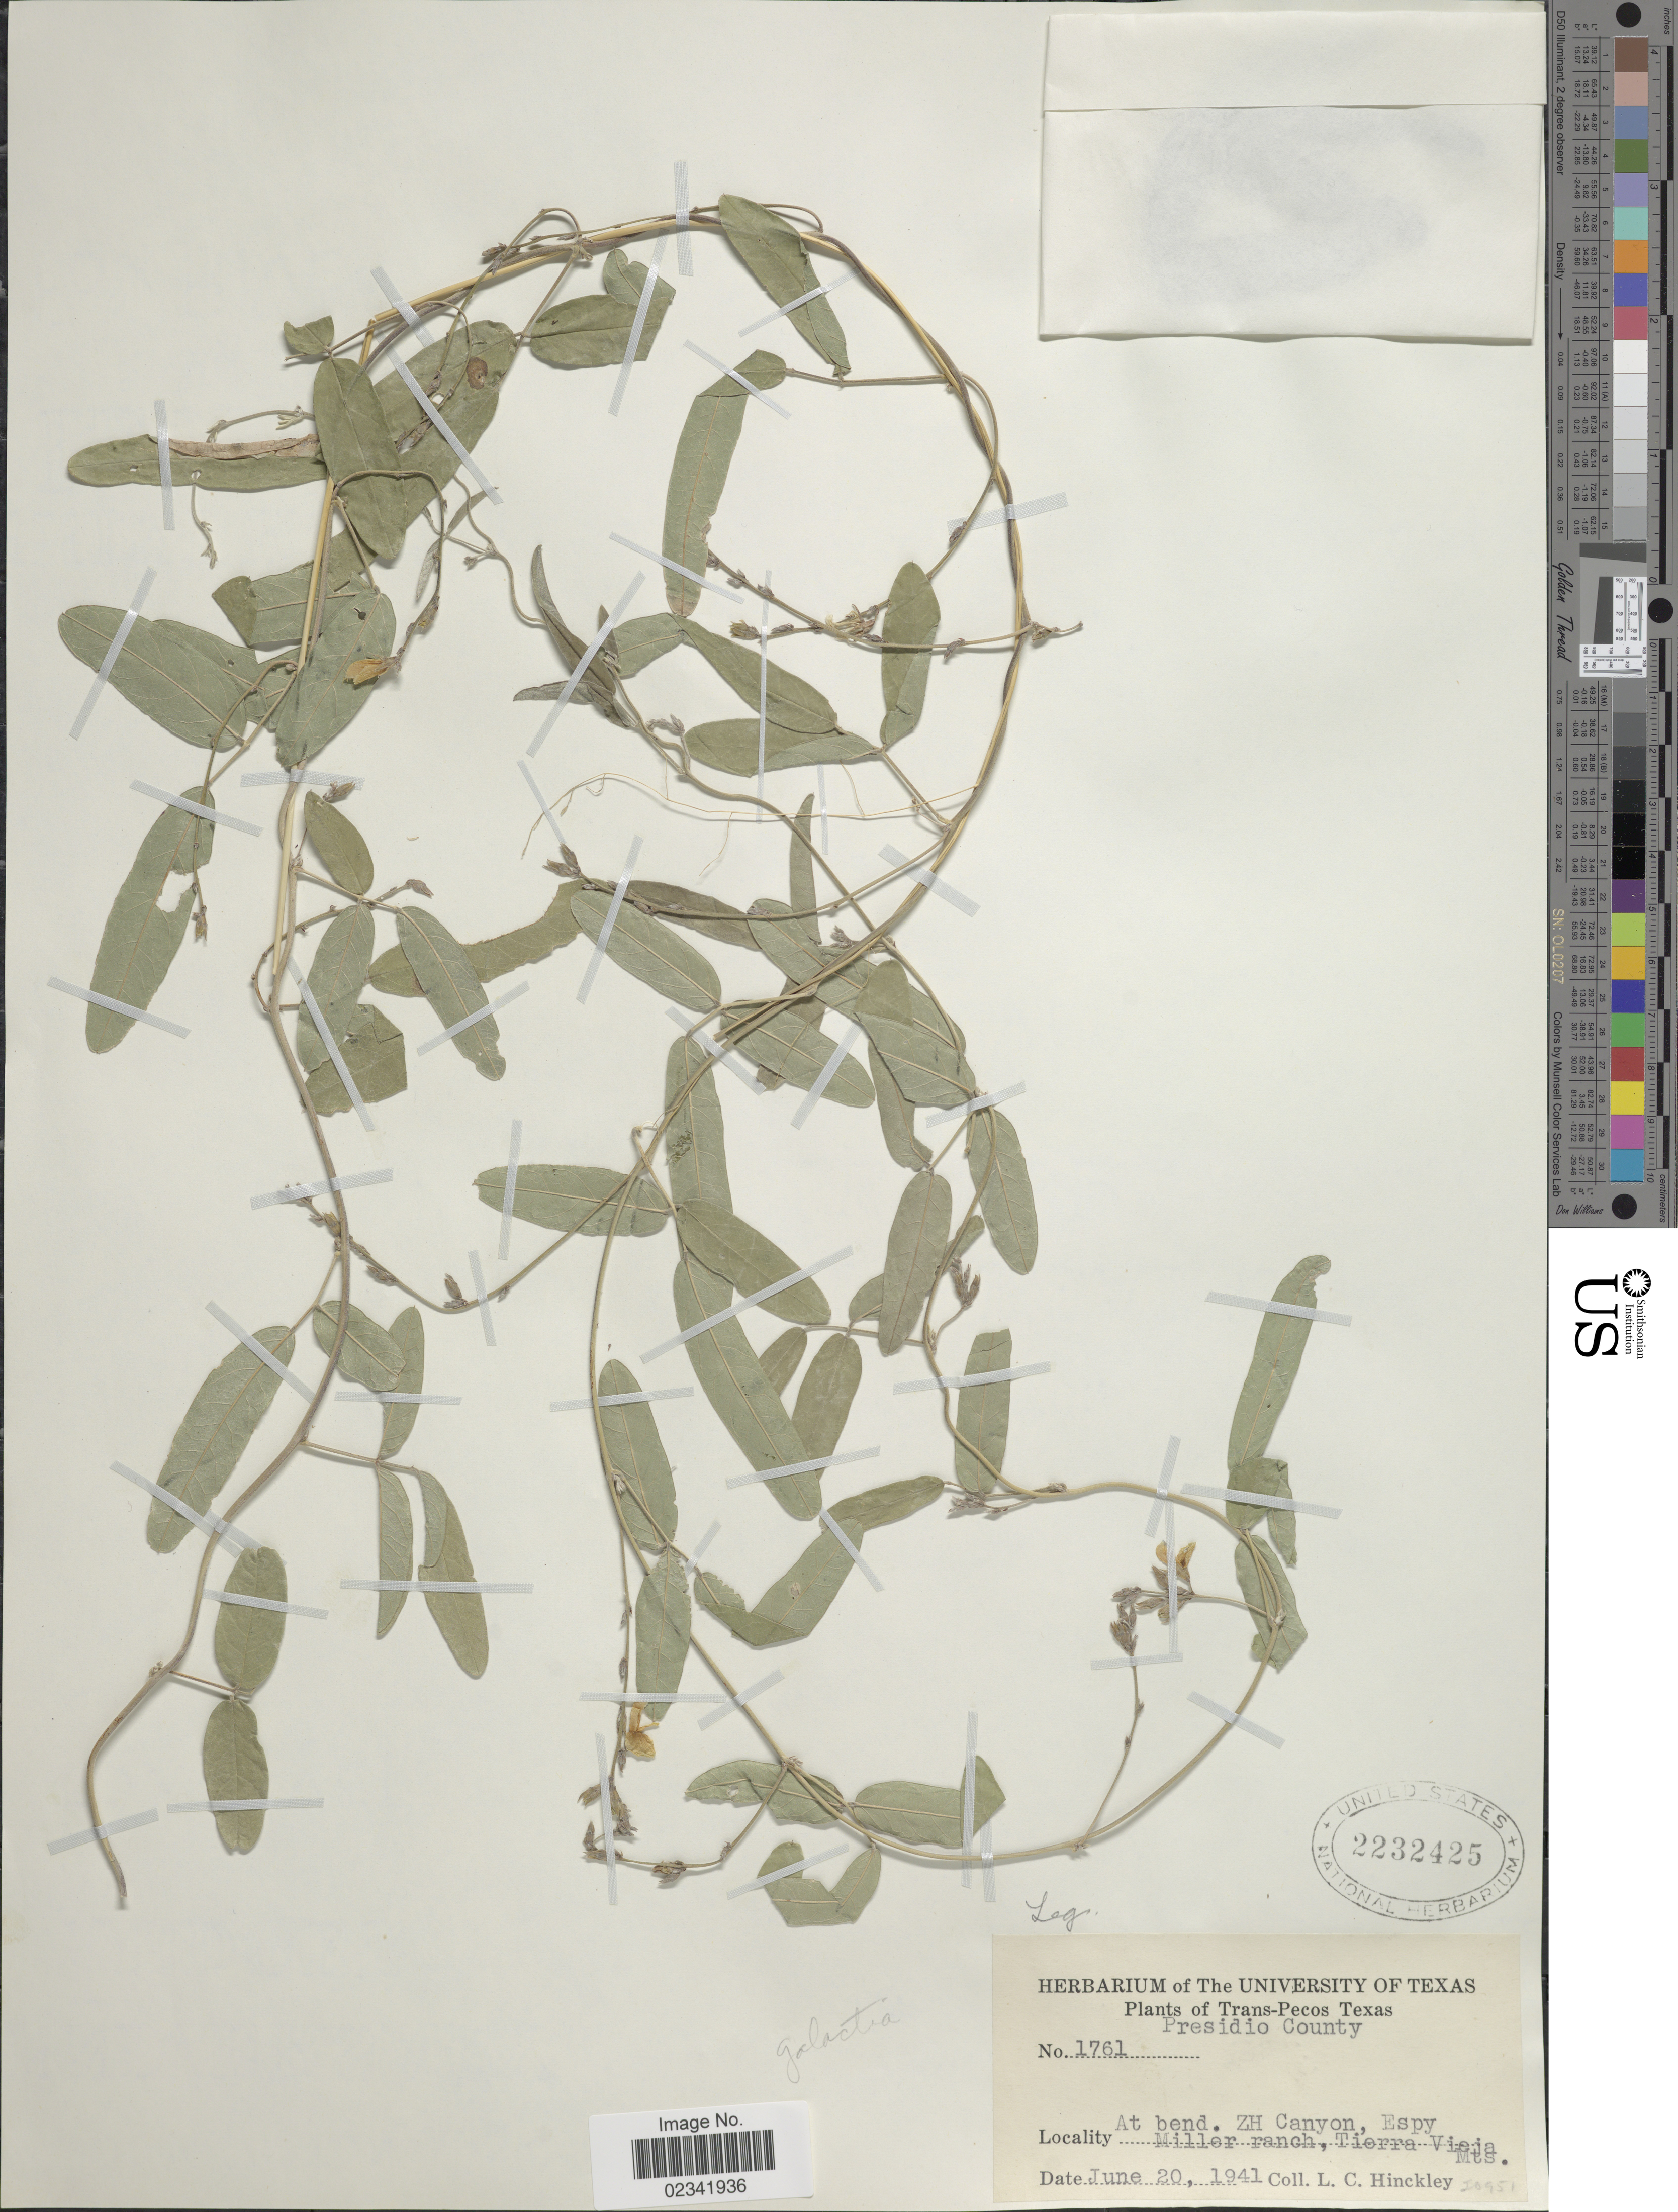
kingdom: Plantae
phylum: Tracheophyta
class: Magnoliopsida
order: Fabales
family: Fabaceae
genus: Galactia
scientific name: Galactia sp.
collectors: L. Hinckley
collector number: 1761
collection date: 1941-06-20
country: United States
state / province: Texas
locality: Trans-Pecos, Texas, Presidio County, At bend. ZH Canyon, Espy Miller ranch, Tierra Vieja Mts.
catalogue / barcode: US 2232425